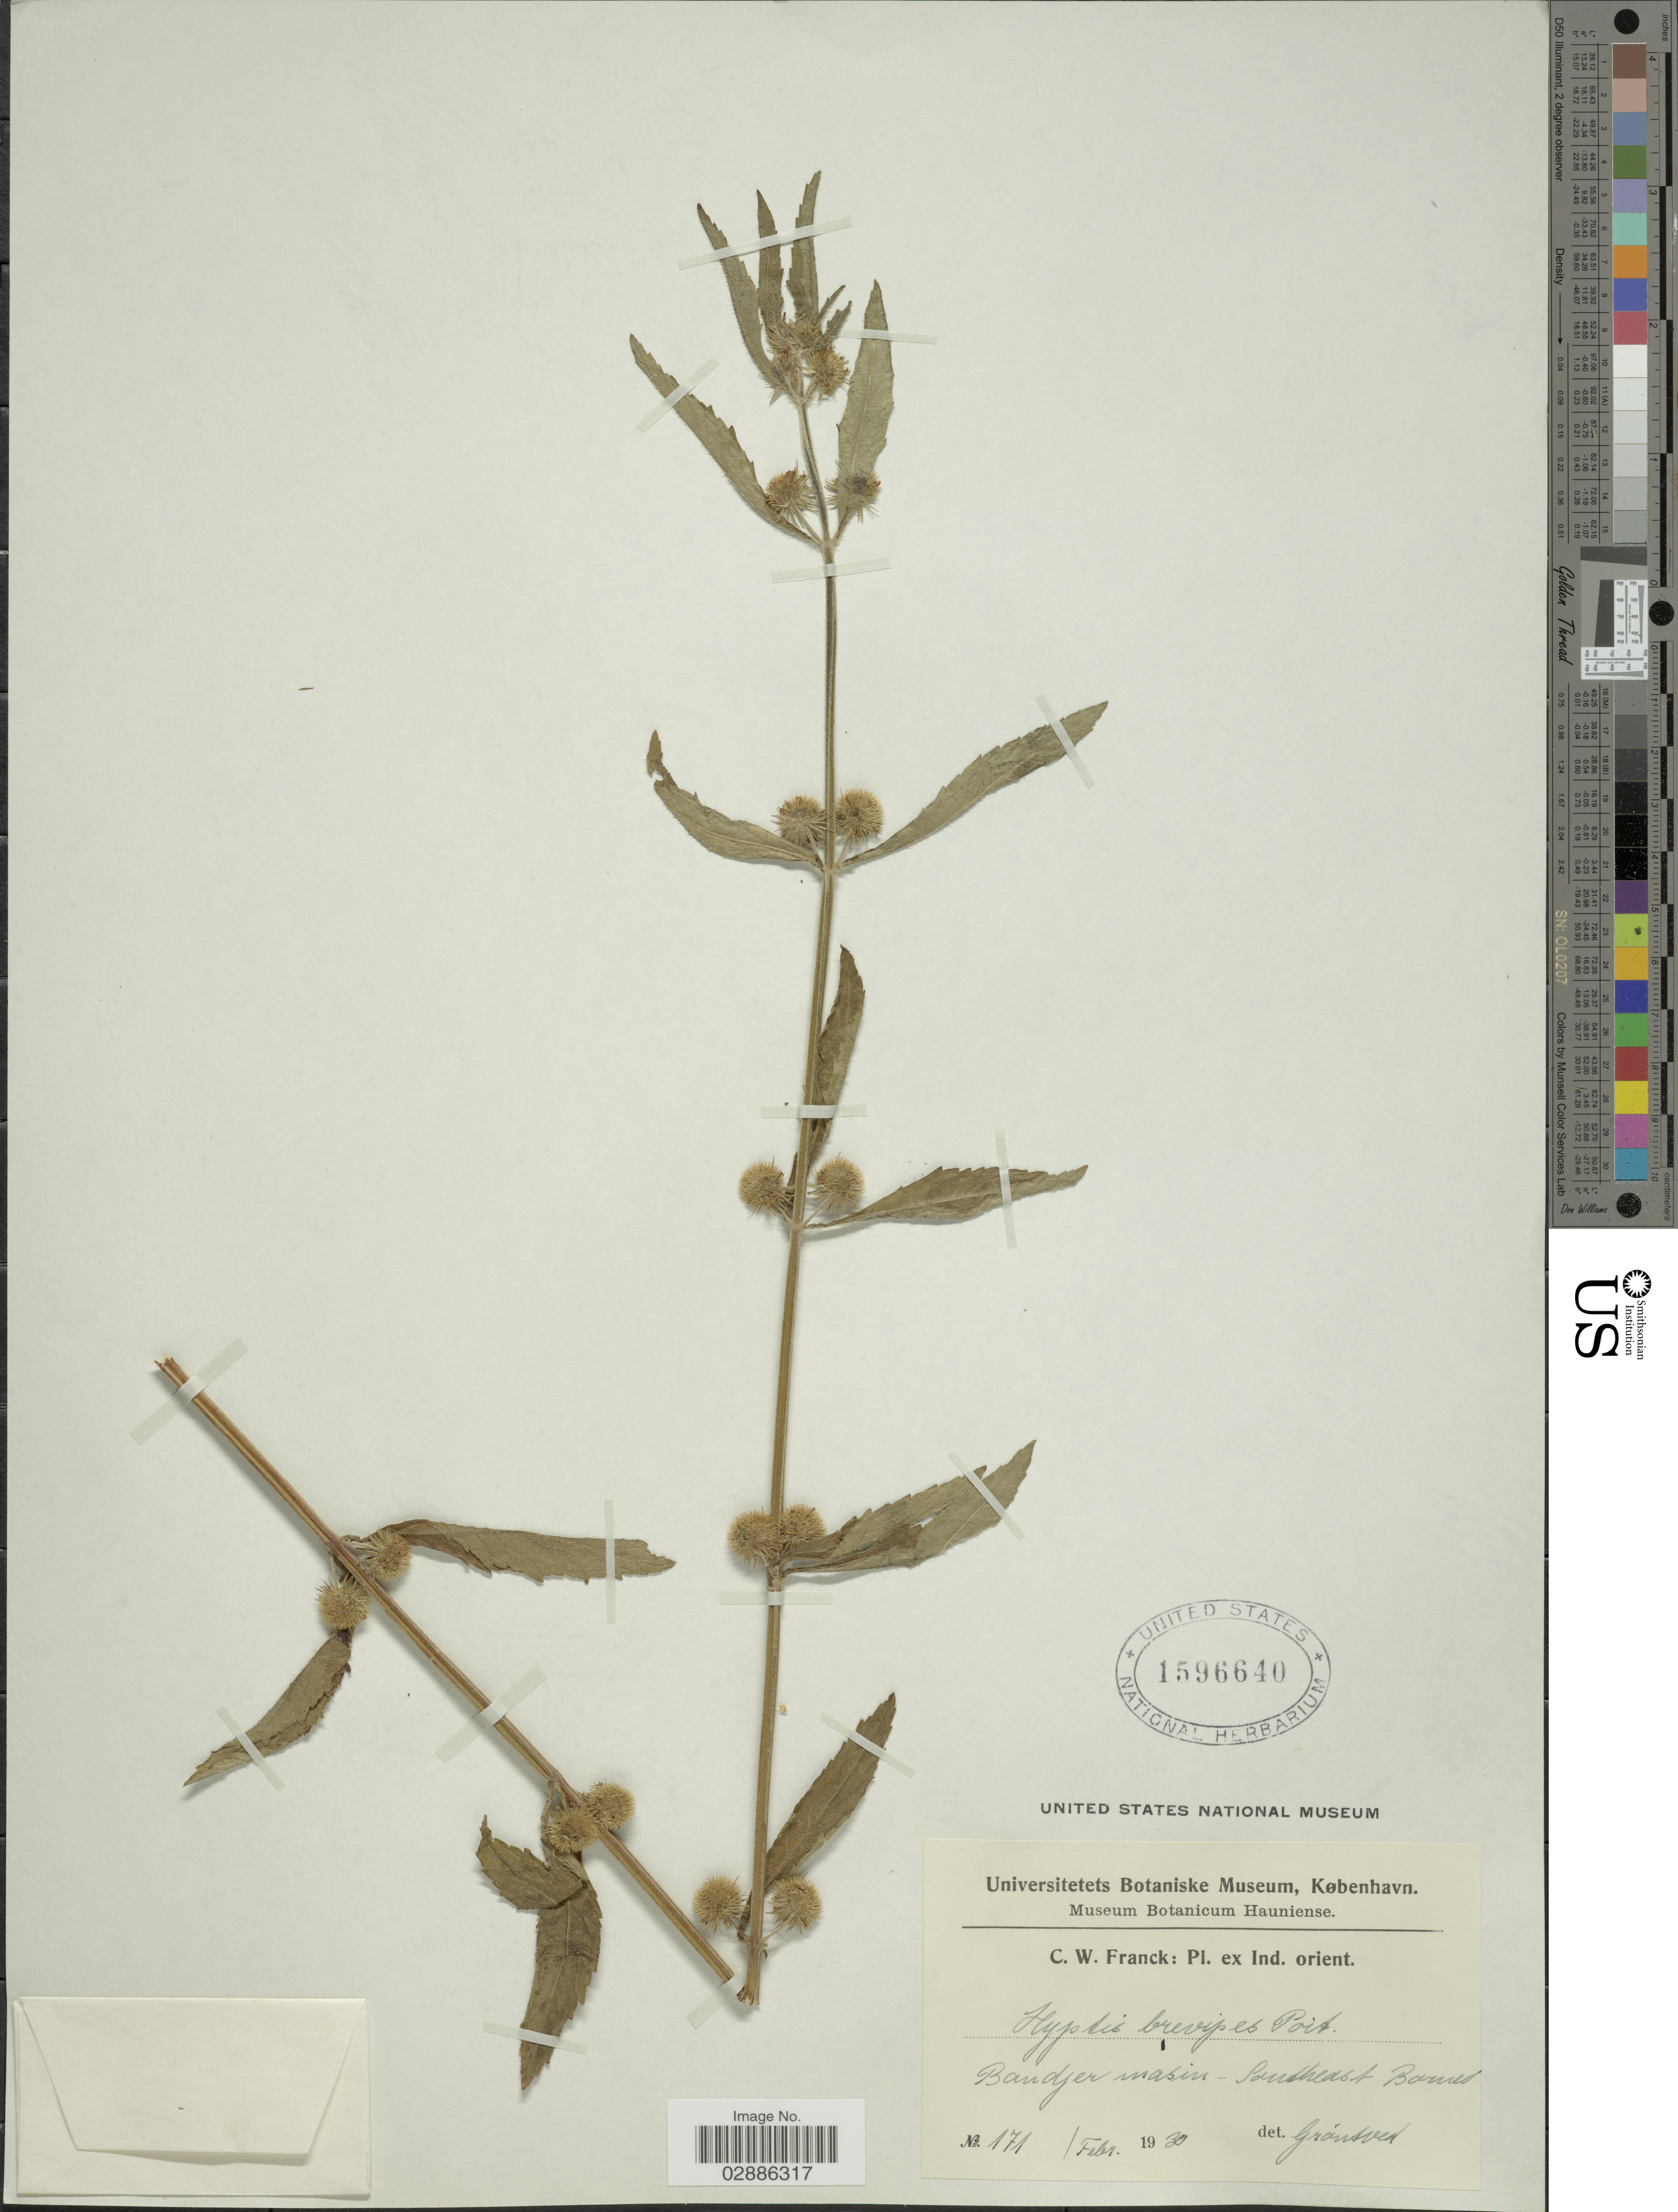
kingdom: Plantae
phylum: Tracheophyta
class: Magnoliopsida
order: Lamiales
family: Lamiaceae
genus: Hyptis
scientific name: Hyptis brevipes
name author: Poit.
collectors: C. Franck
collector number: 171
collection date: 1930-02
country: Indonesia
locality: Pl. ex Ind. orient., Bandjer masin-Southeast Borneo.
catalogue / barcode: US 1596640